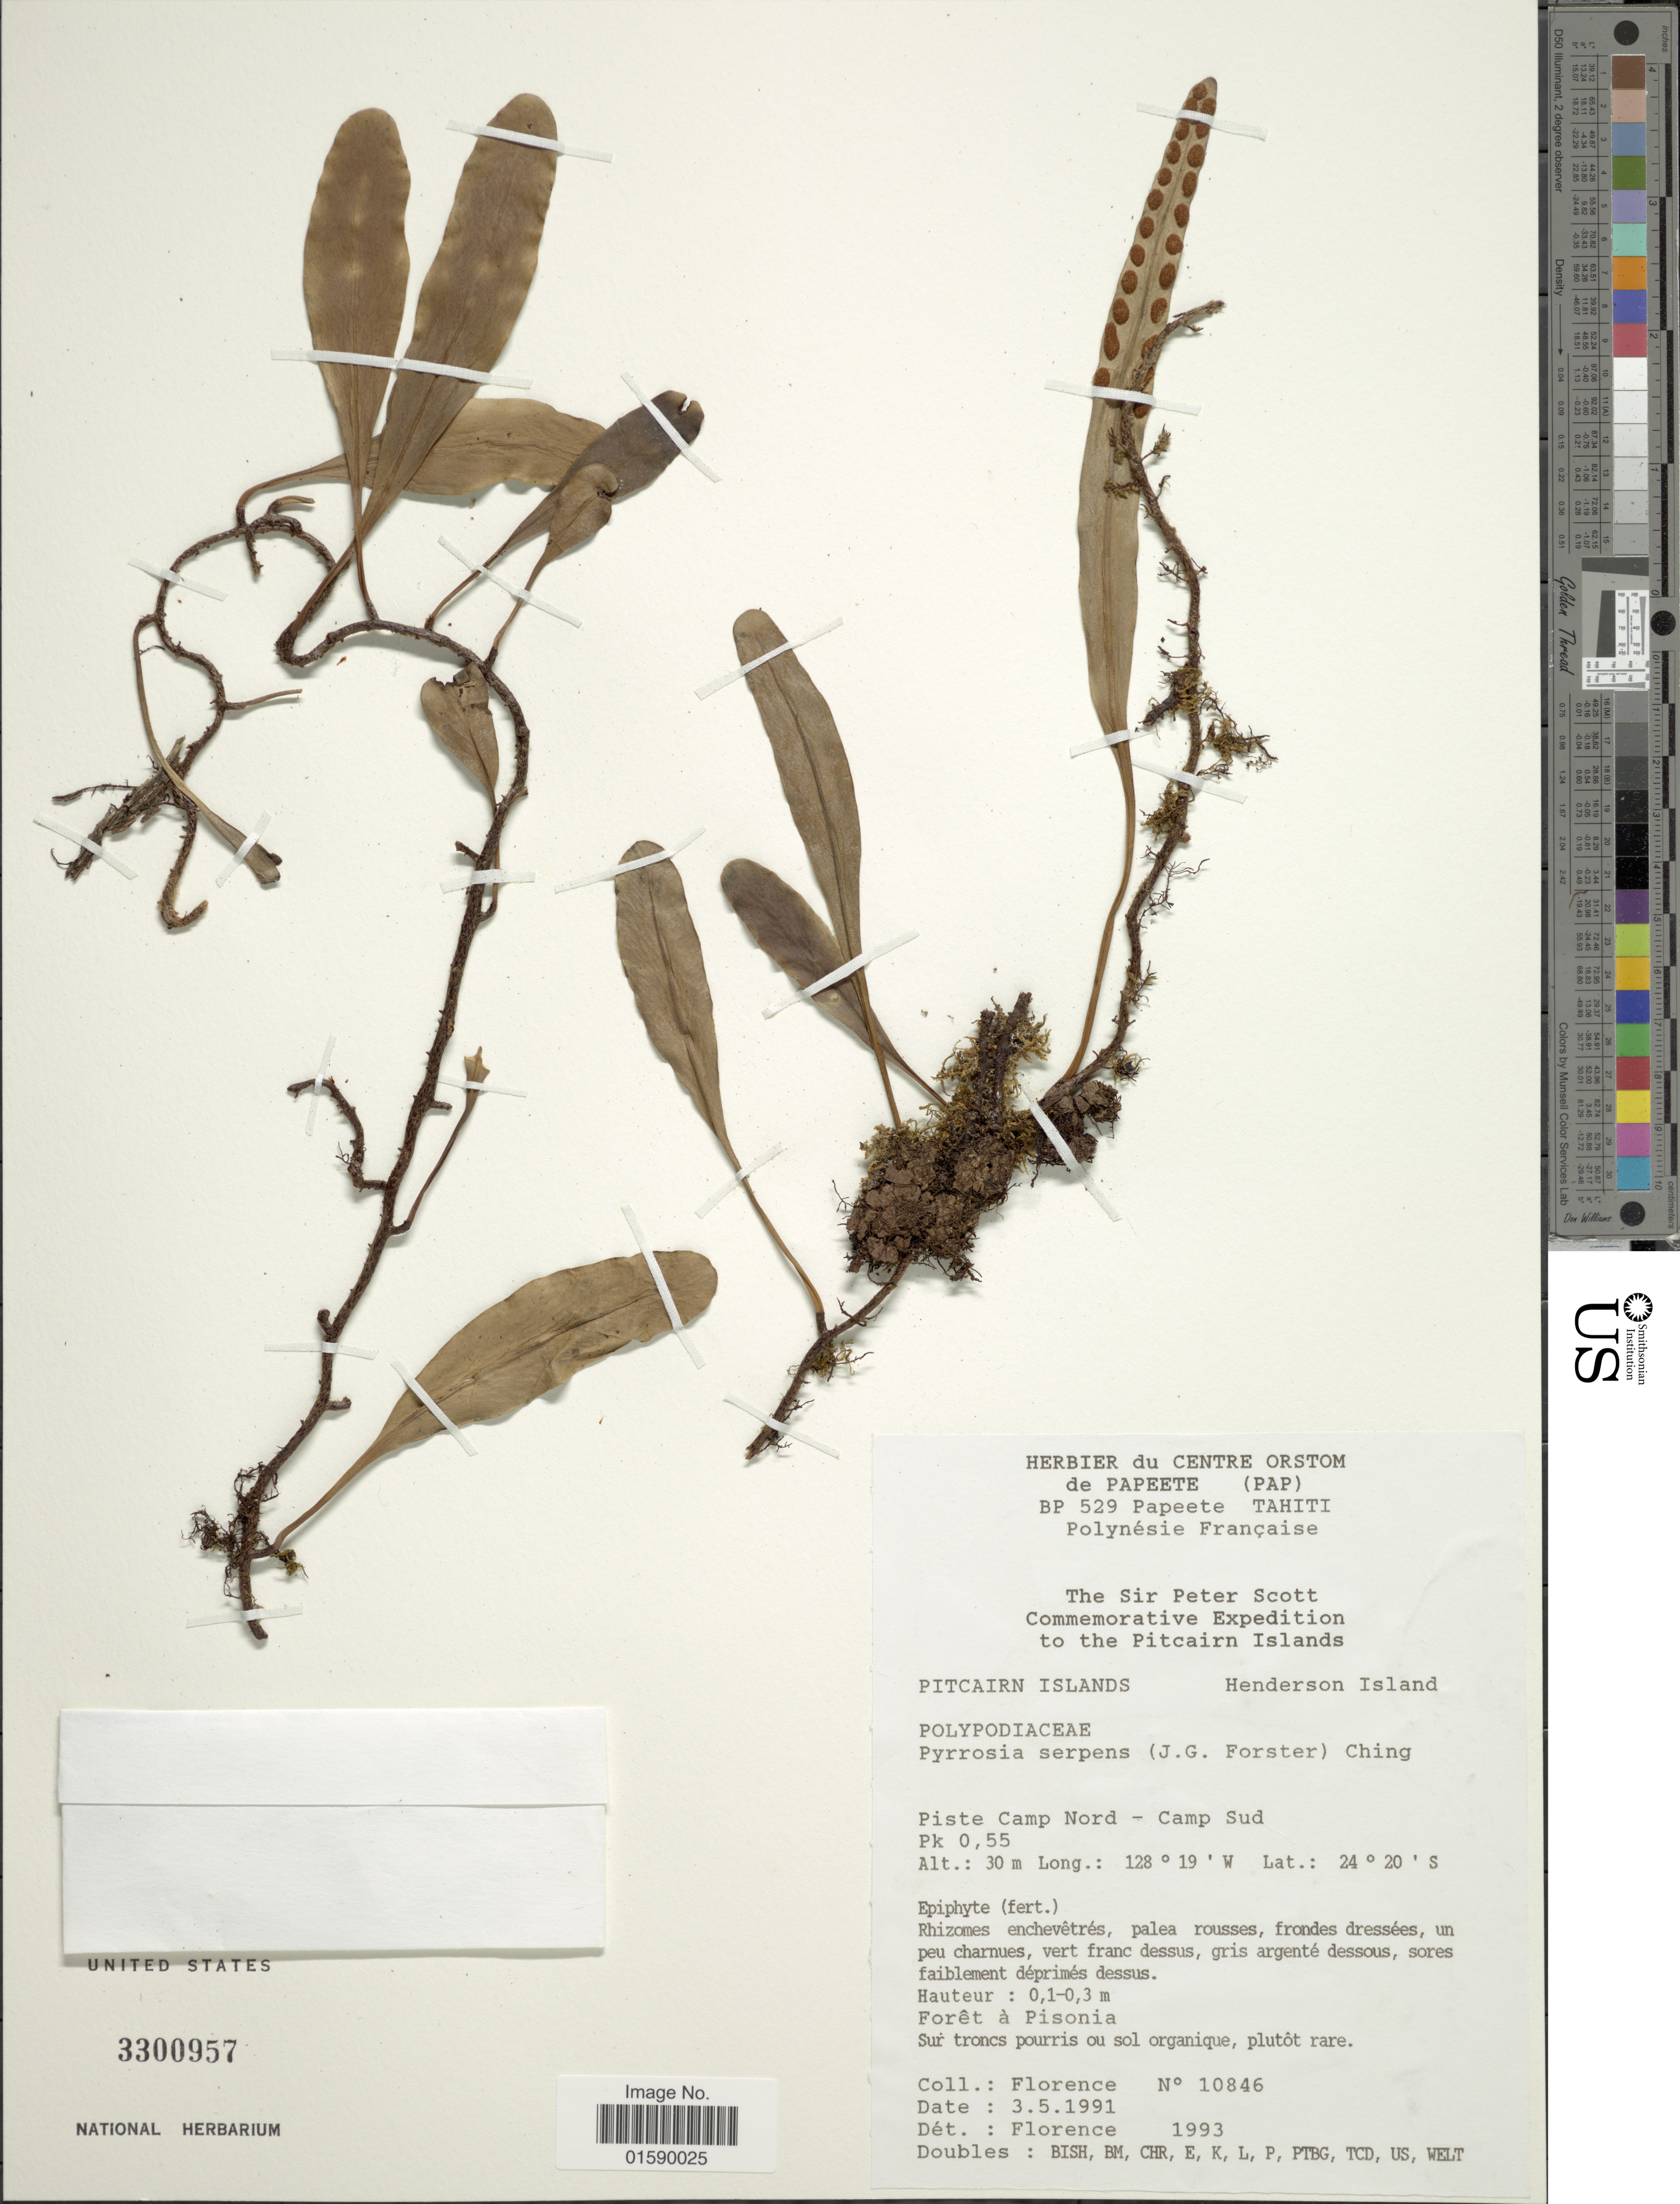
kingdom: Plantae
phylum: Tracheophyta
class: Polypodiopsida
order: Polypodiales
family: Polypodiaceae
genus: Pyrrosia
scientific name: Pyrrosia serpens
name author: Ching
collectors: -. Florence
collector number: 10846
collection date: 1991-05-03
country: Pitcairn Islands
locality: Pitcairn Islands, Henderson Island. Piste Camp Nord - Camp Sud.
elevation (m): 30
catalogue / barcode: US 3300957